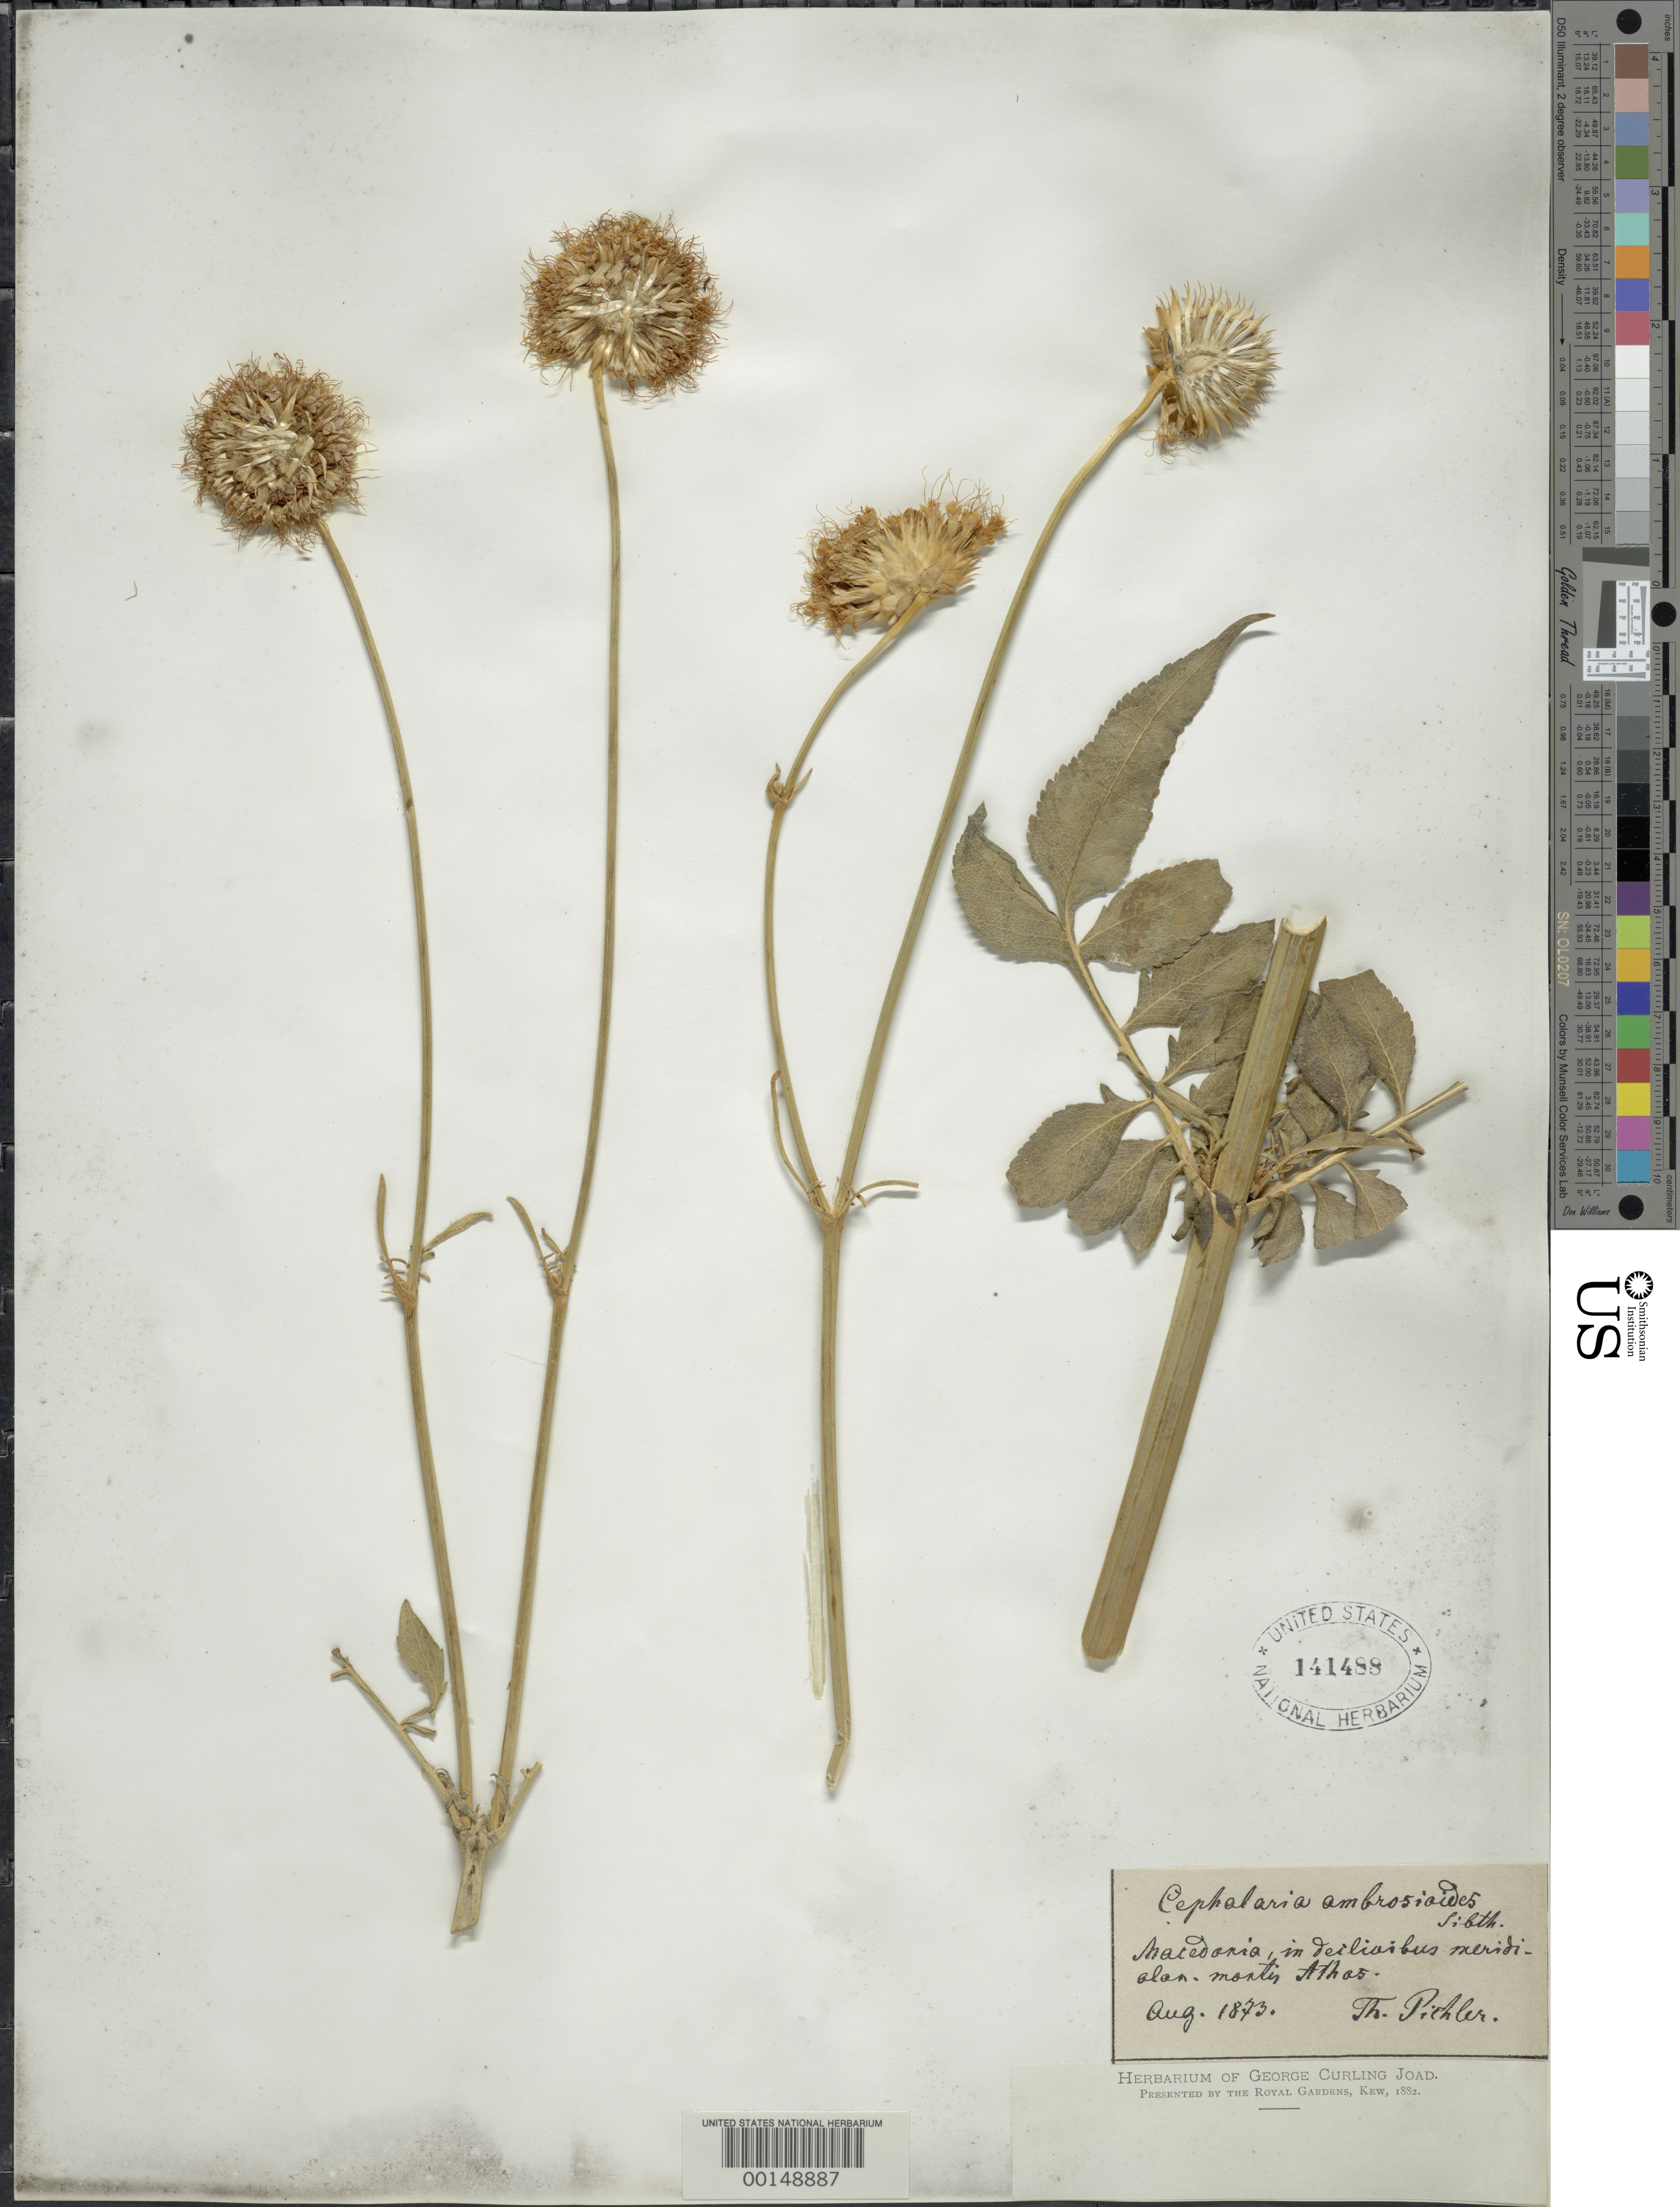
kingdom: Plantae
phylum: Tracheophyta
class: Magnoliopsida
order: Dipsacales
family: Caprifoliaceae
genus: Cephalaria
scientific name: Cephalaria ambrosioides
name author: (Sibth. & Small) Boiss. & Sprun.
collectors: T. Pichler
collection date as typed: Aug 1873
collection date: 1873-08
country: Greece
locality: Athos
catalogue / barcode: US 141488